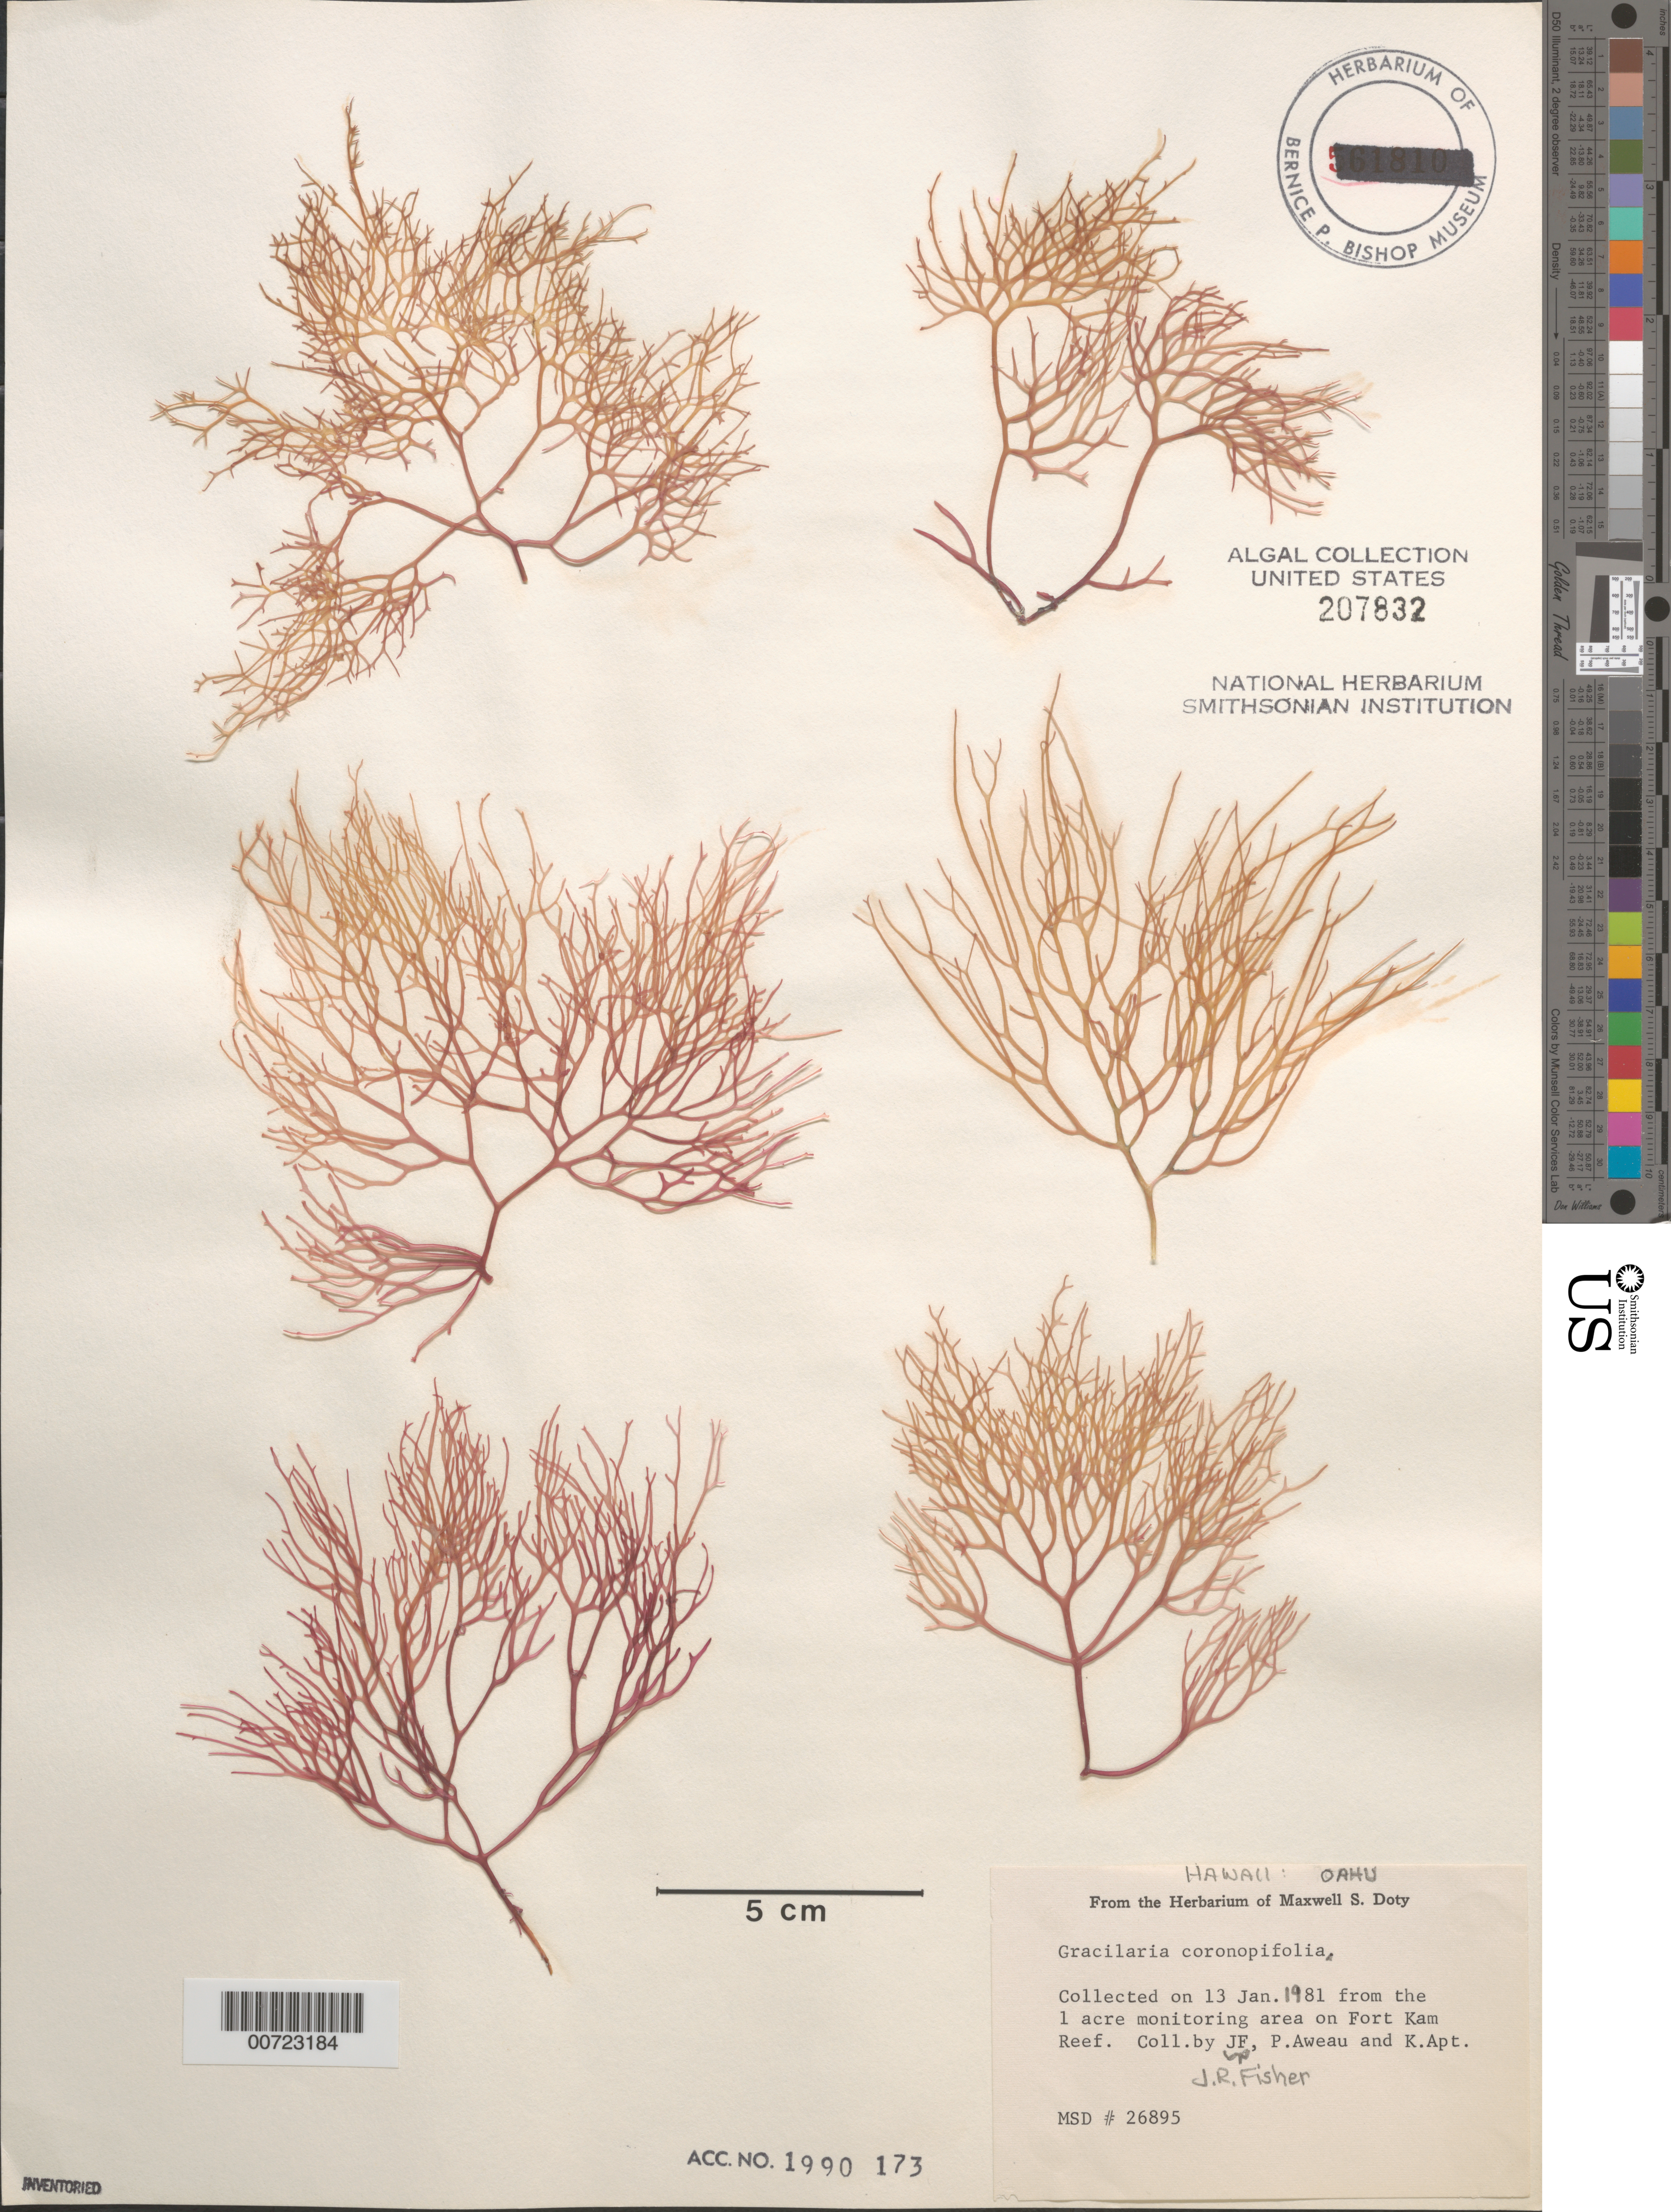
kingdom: Plantae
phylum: Rhodophyta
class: Florideophyceae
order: Gracilariales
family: Gracilariaceae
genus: Gracilaria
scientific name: Gracilaria coronopifolia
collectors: J. Fisher, P. Aweau & K. E. Apt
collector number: MSD 26895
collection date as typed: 13 Jan 1981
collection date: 1981-01-13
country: United States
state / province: Hawaii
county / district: Honolulu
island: Oahu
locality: Fort Kam Reef, 1 acre monitoring area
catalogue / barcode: US 207832